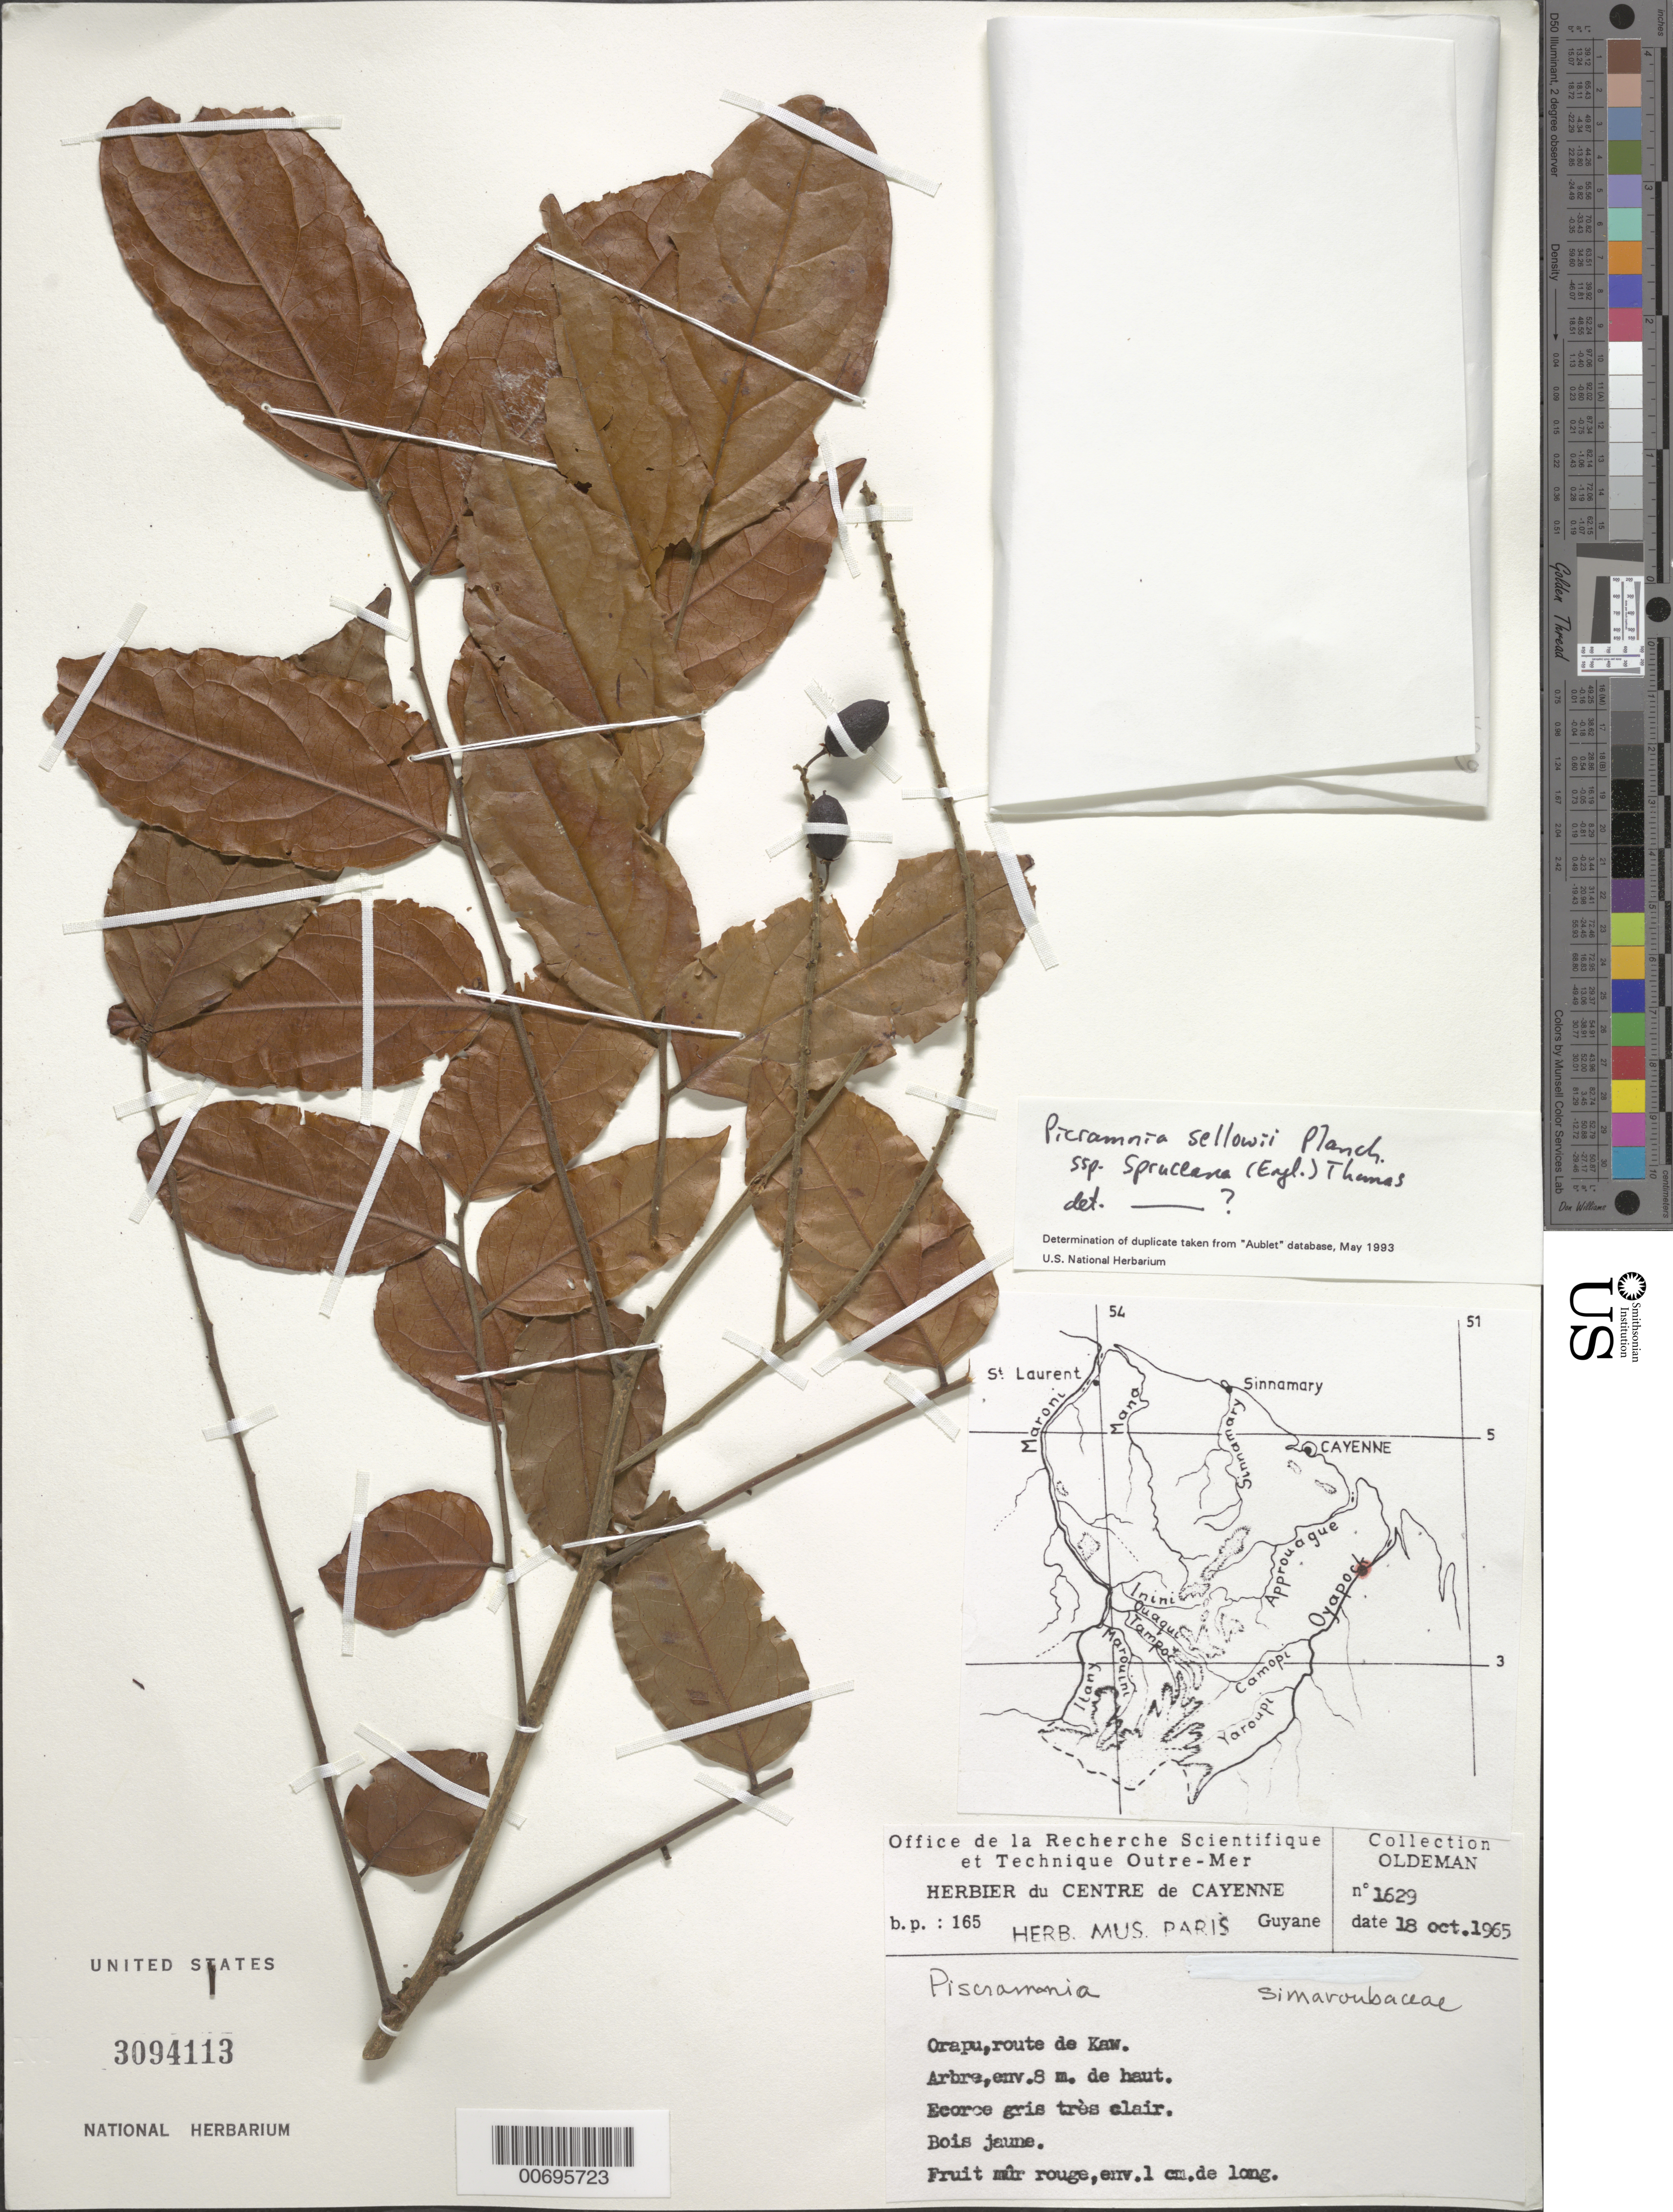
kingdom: Plantae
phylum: Tracheophyta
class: Magnoliopsida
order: Picramniales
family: Picramniaceae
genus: Picramnia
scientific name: Picramnia sellowii subsp. spruceana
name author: (Engl.) Pirani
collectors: R. Oldeman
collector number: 1629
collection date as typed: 18-Oct-65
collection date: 1965-10-18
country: French Guiana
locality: Orapu, route de Kaw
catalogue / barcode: US 3094113